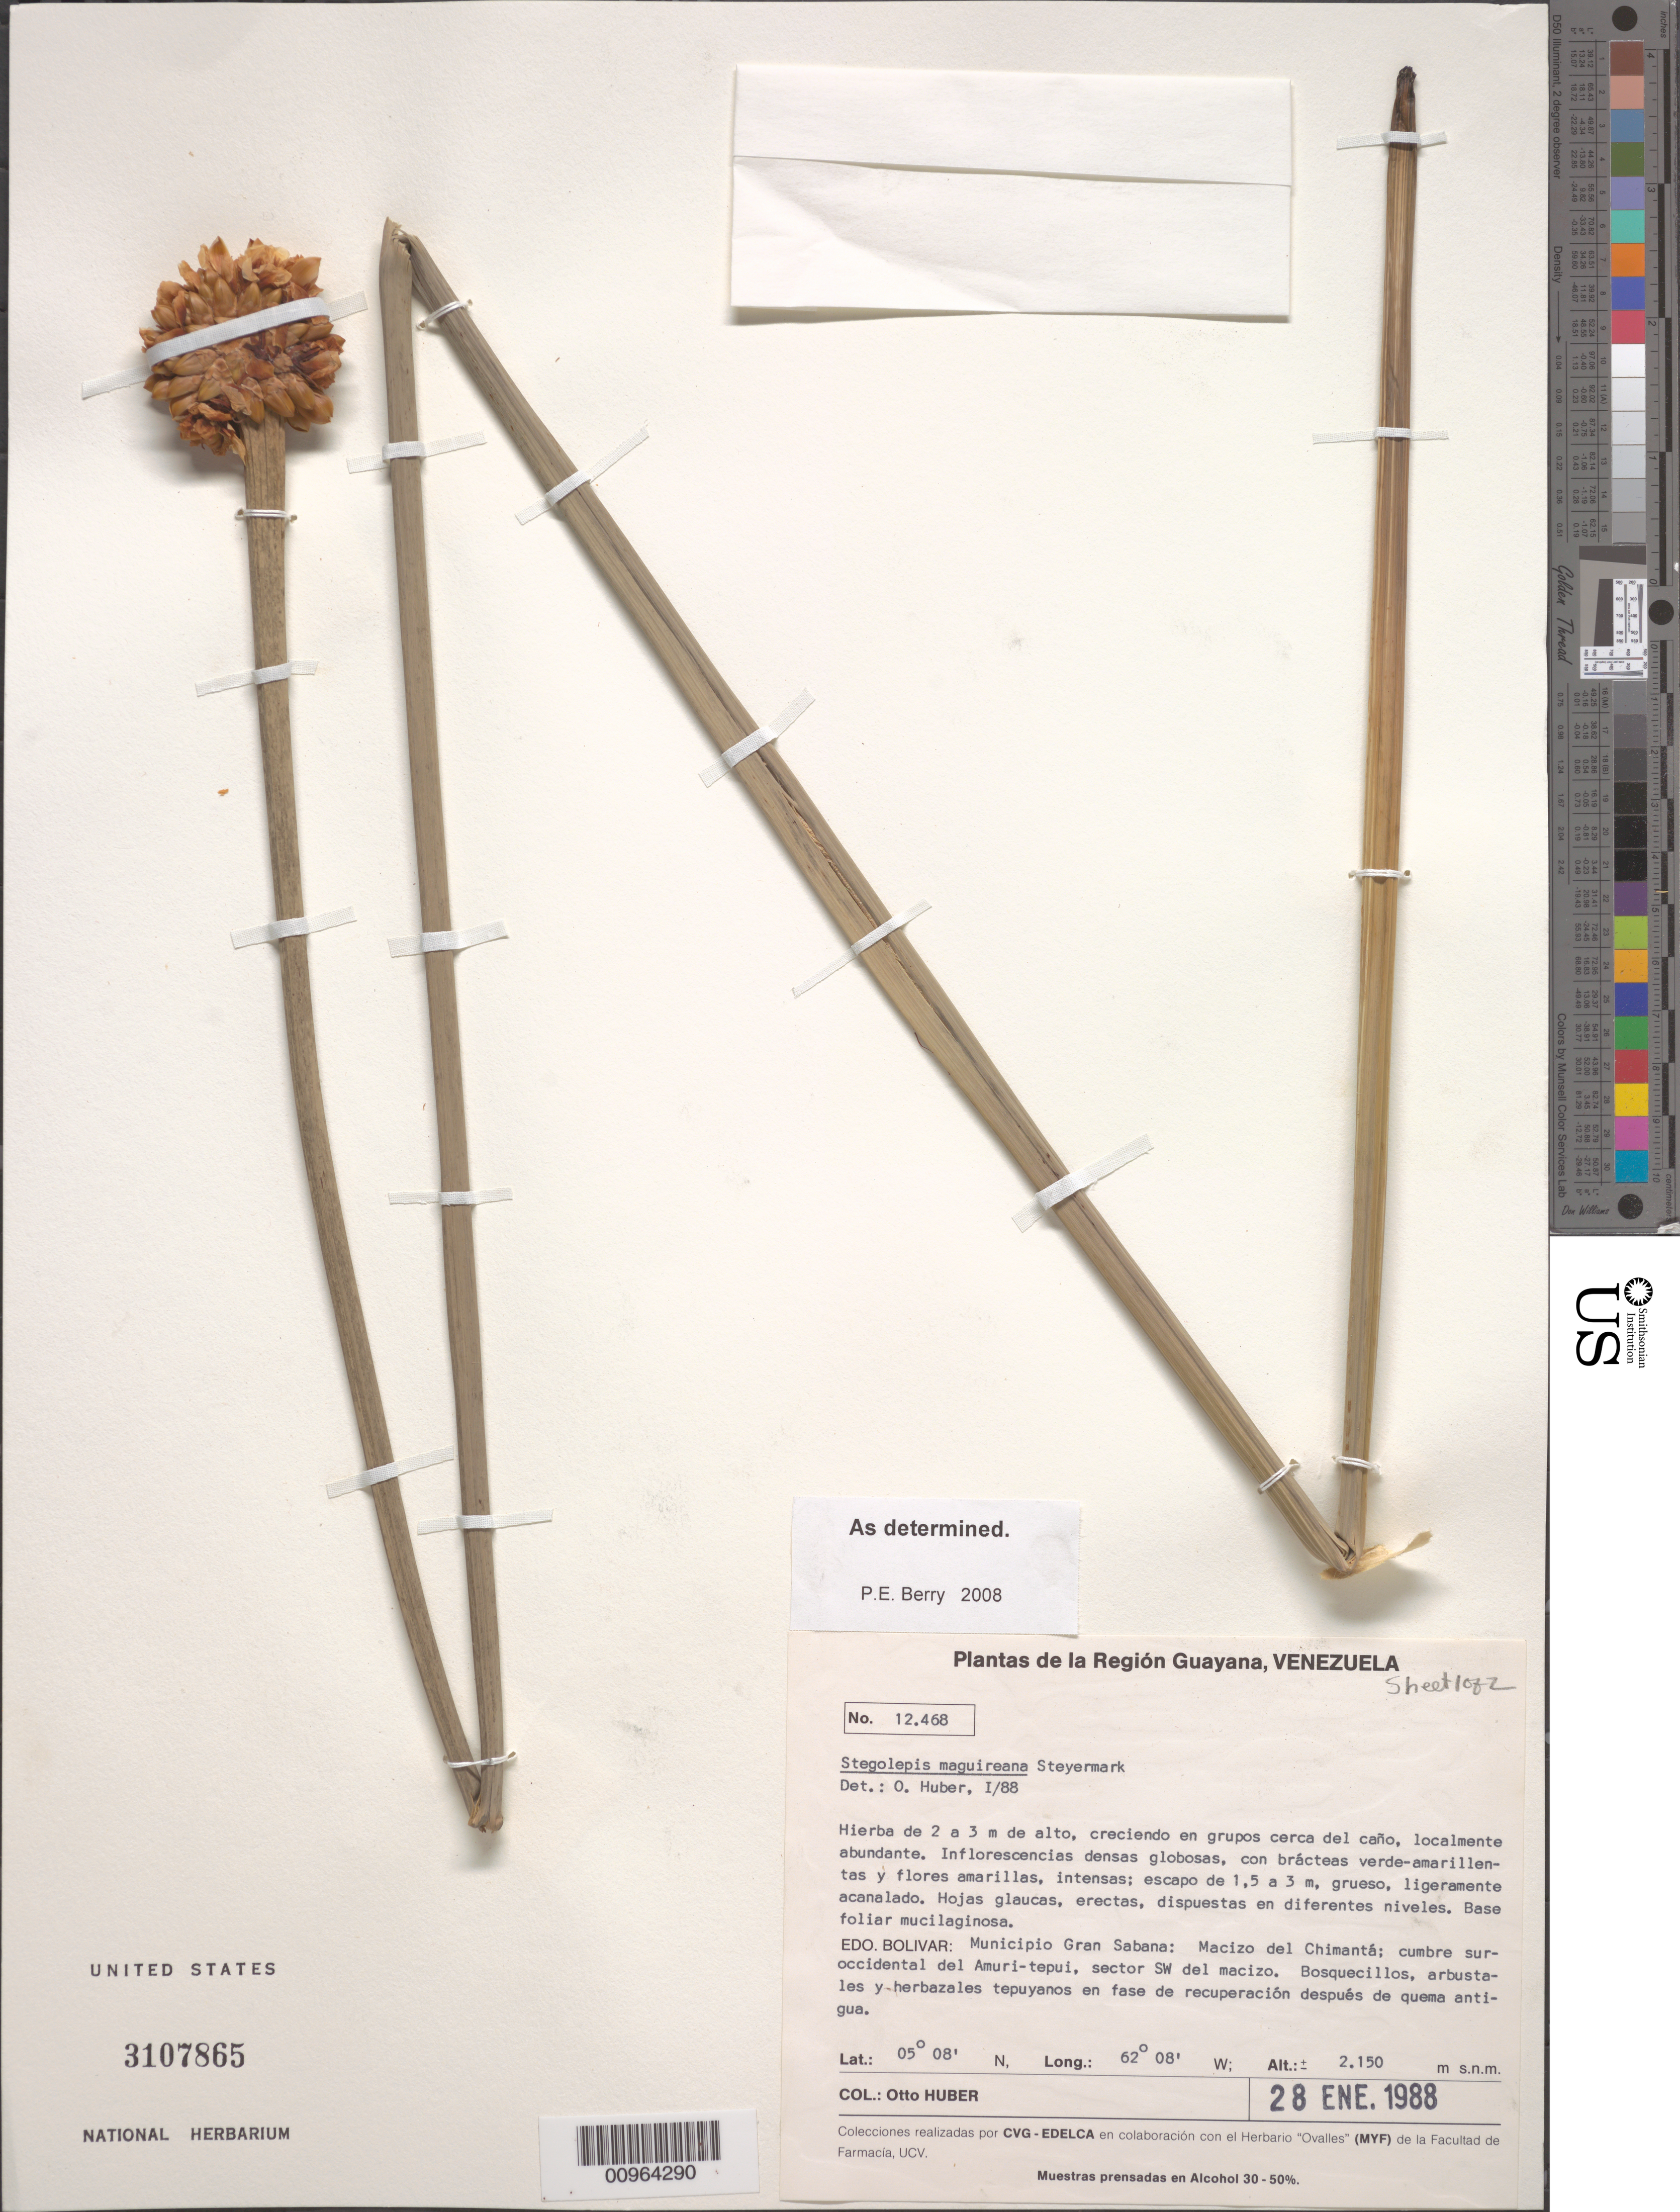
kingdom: Plantae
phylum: Tracheophyta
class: Liliopsida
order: Poales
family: Rapateaceae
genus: Stegolepis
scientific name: Stegolepis maguireana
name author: Steyerm.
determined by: Berry, P. E., (WIS), University of Wisconsin - Madison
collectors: O. Huber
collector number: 12468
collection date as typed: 28-Jan-88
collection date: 1988-01-28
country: Venezuela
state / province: Bolívar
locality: Mun. Gran Sabana, Macizo del Chimantá; cumbre sur-occidental del Amuri-tepuí, sector SW del macizo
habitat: Bosquecillos, arbustales y herbazales tepuyanos en fase de recuperacion despues de quema antigua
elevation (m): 2150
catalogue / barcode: US 3107865